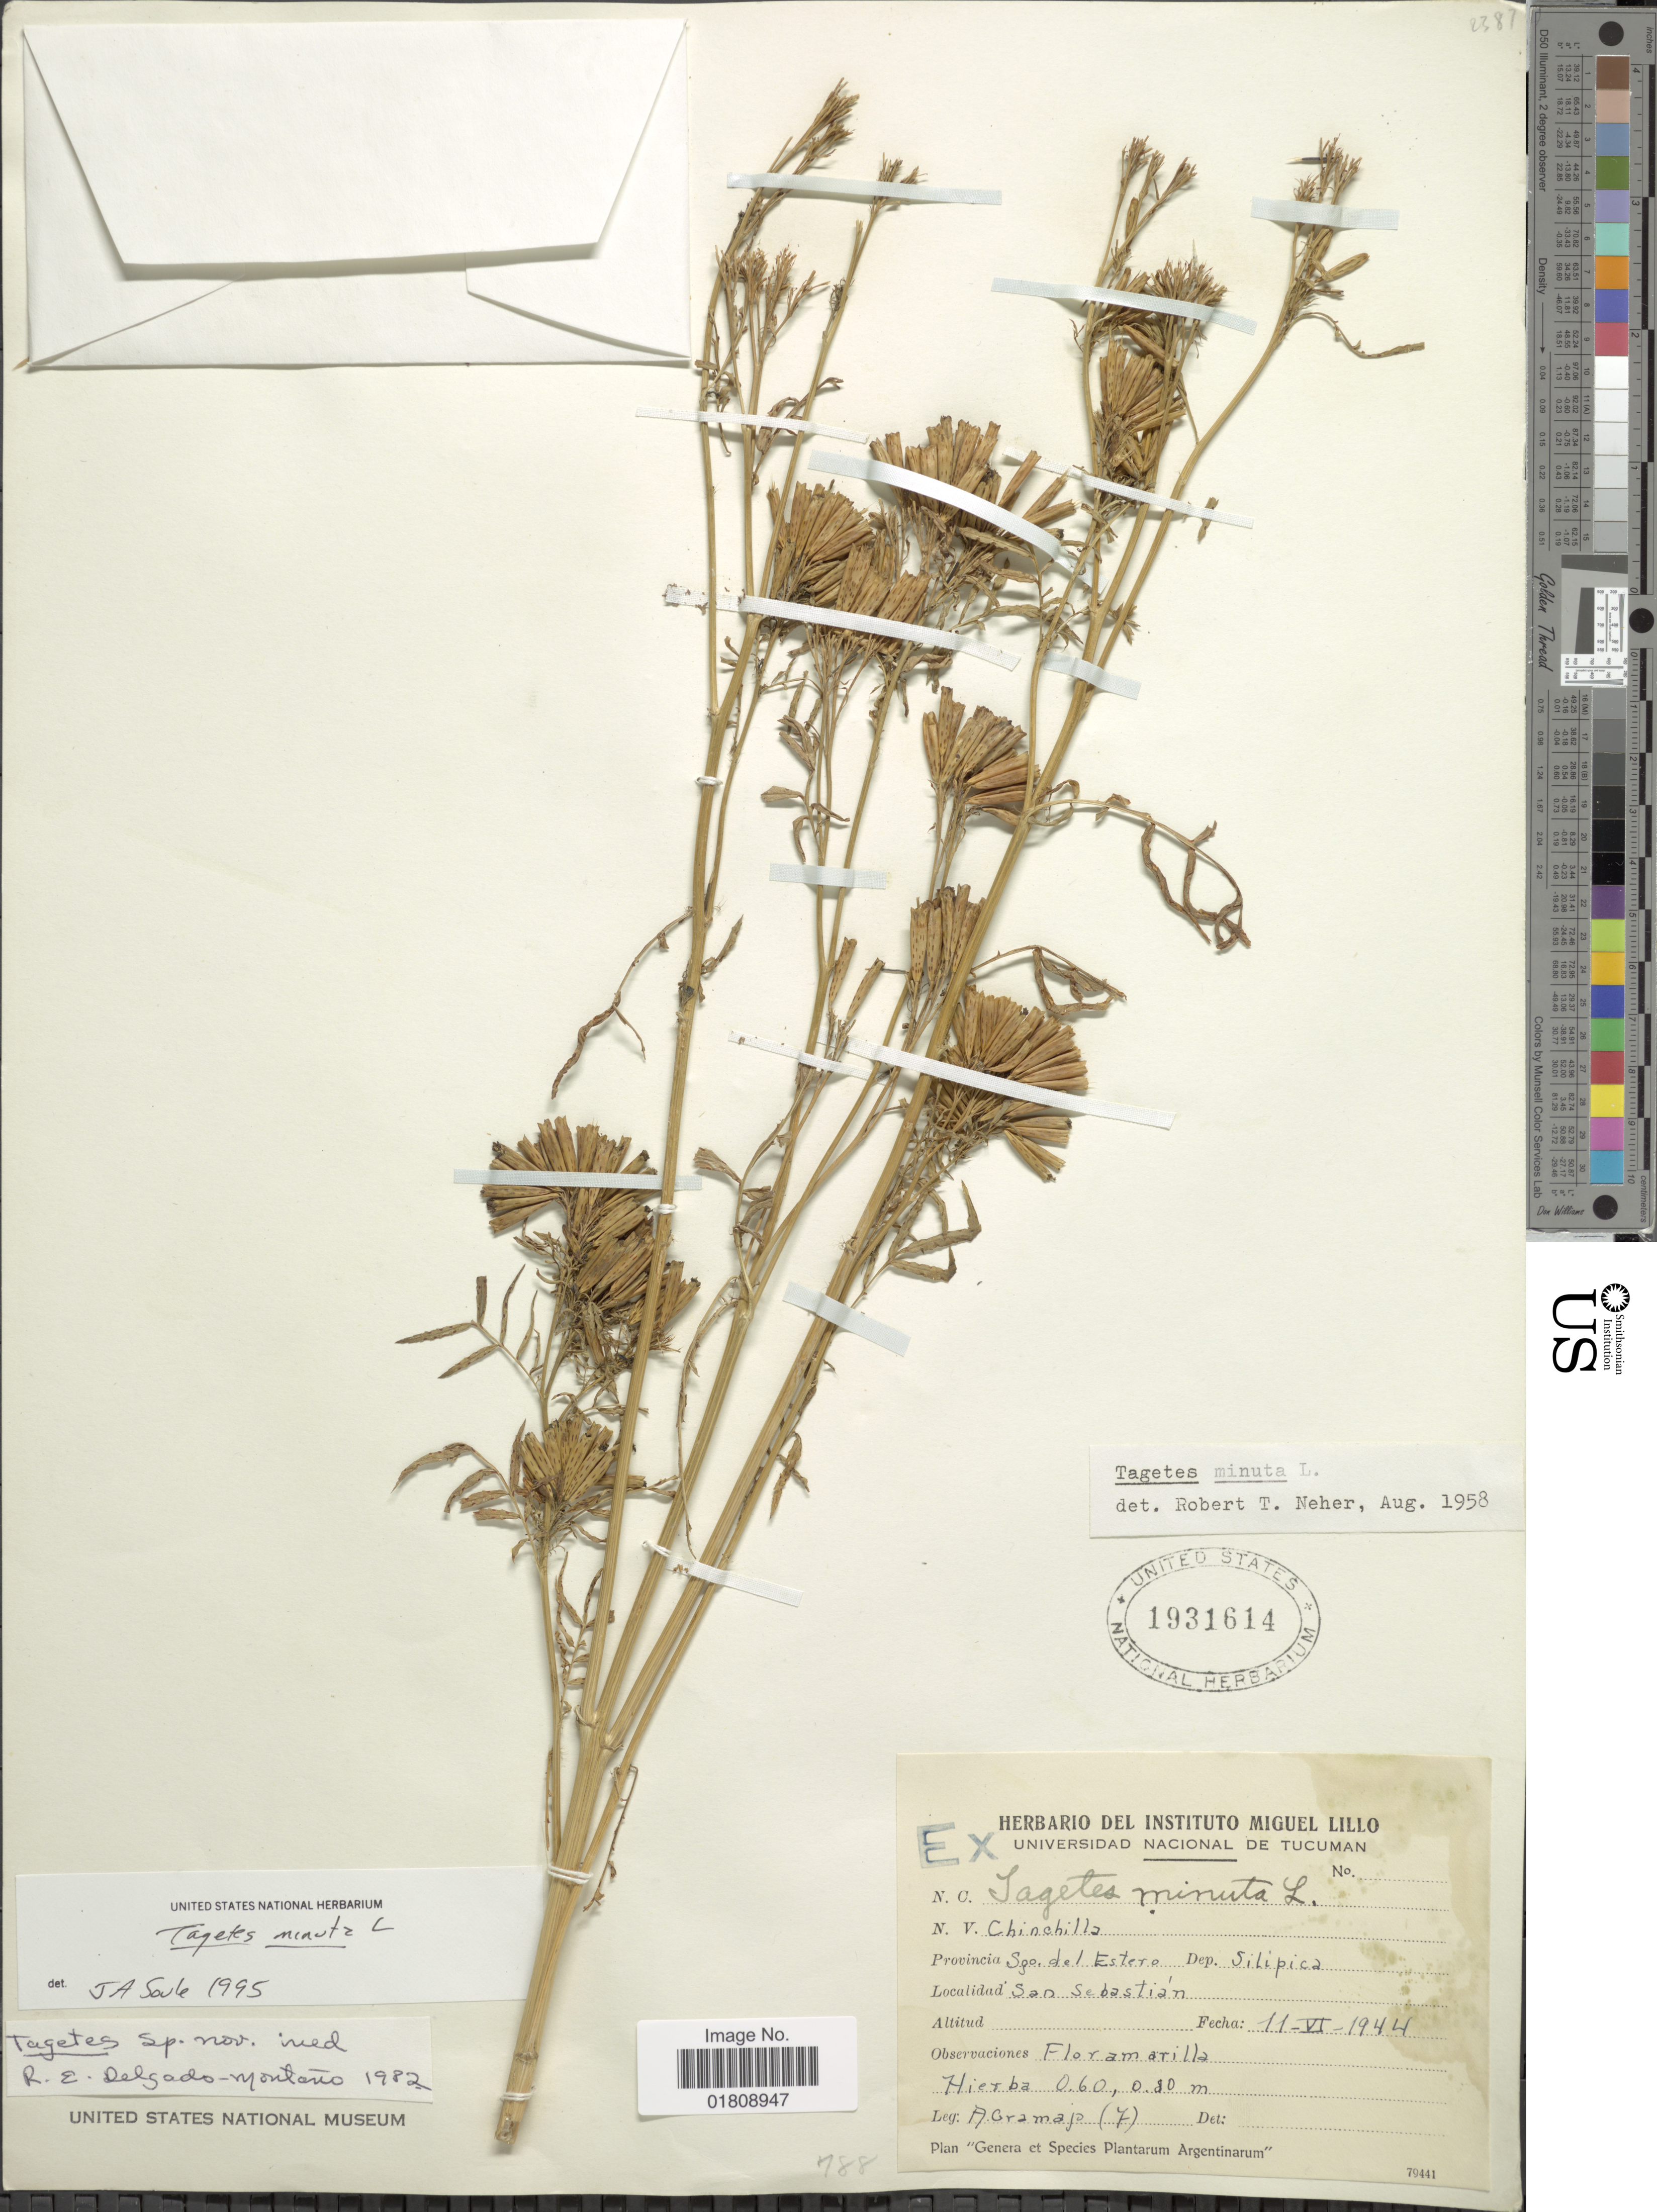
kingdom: Plantae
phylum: Tracheophyta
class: Magnoliopsida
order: Asterales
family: Asteraceae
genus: Tagetes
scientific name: Tagetes minuta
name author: L.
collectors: A. Gramajo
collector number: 7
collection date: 1944-06-11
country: Argentina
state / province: Santiago del Estero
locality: Sgo. del Estero, Dep. Silipica, San Sebastian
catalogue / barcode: US 1931614